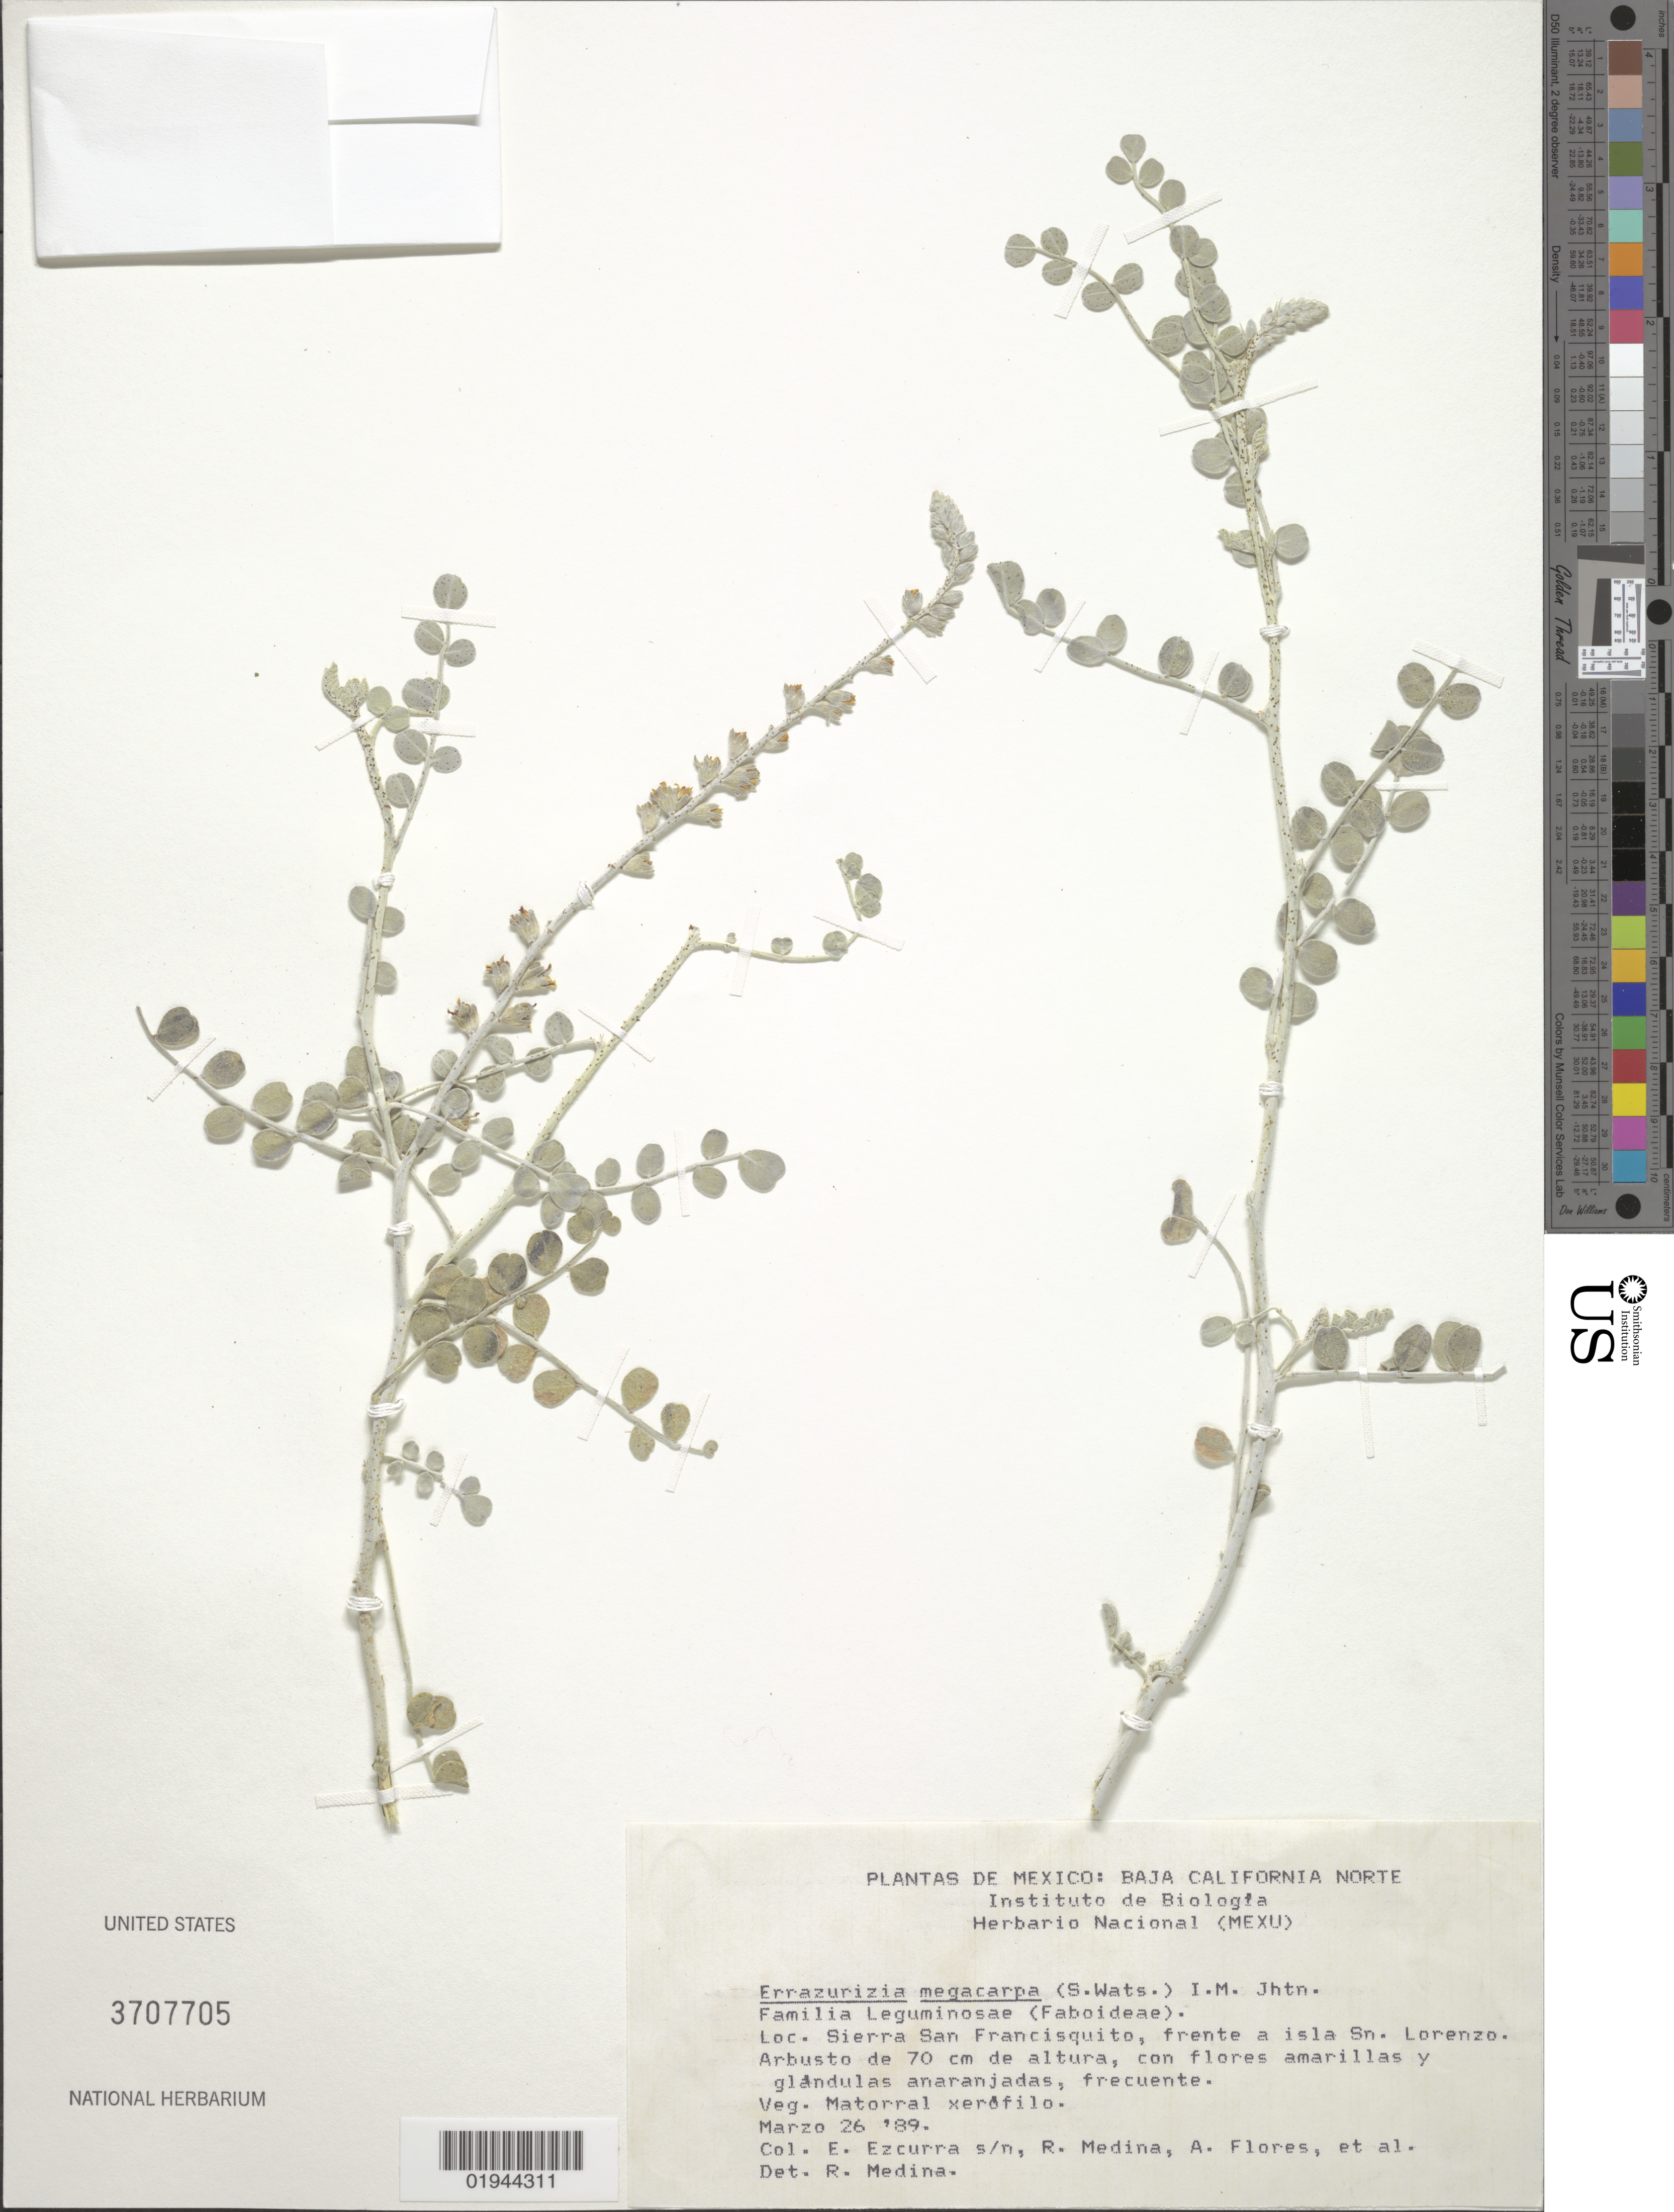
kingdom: Plantae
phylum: Tracheophyta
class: Magnoliopsida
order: Fabales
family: Fabaceae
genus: Errazurizia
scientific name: Errazurizia megacarpa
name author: I.M. Johnst.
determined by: Medina, R.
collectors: E. Ezcurra, R. Medina & A. Flores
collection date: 1989-03-26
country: Mexico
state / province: Baja California Norte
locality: Sierra San Francisquito, frente a isla Sn. Lorenzo.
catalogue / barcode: US 3707705